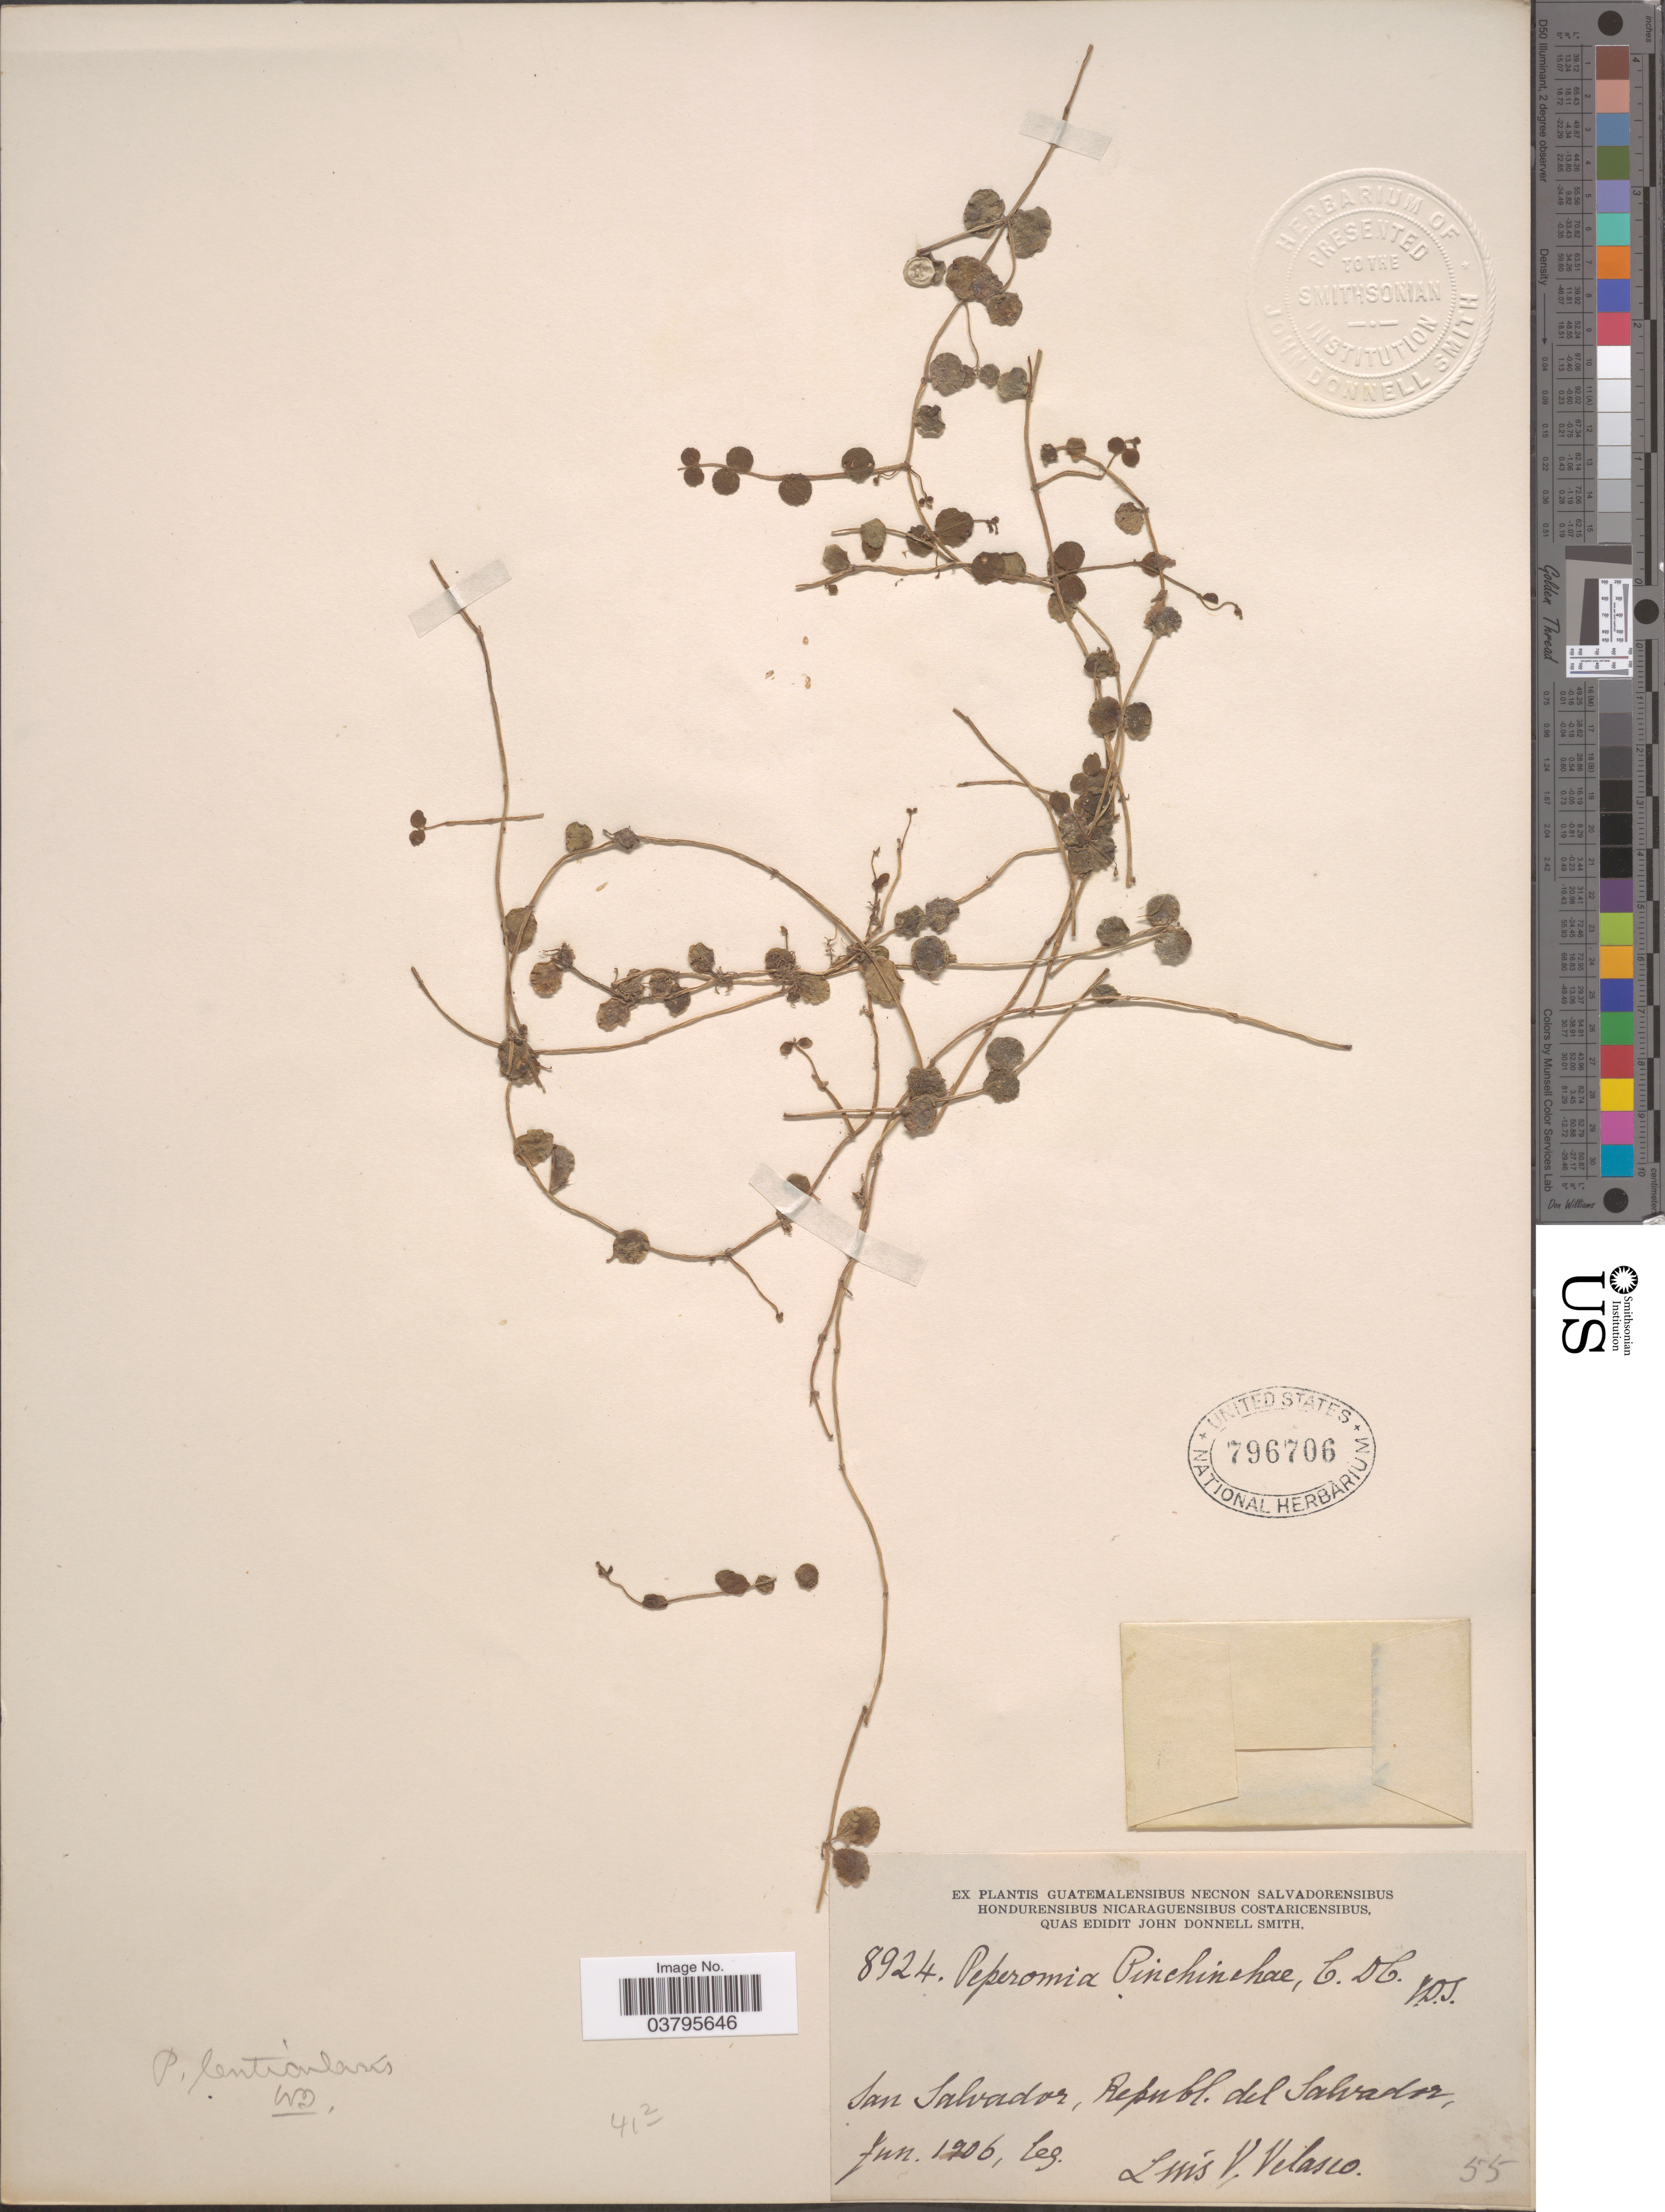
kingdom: Plantae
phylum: Tracheophyta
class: Magnoliopsida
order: Piperales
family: Piperaceae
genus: Peperomia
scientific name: Peperomia lenticularis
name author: Dahlst.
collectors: L. Velasco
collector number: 8924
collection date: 1906-06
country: El Salvador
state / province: San Salvador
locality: Republ. del Salvador.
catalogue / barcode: US 796706